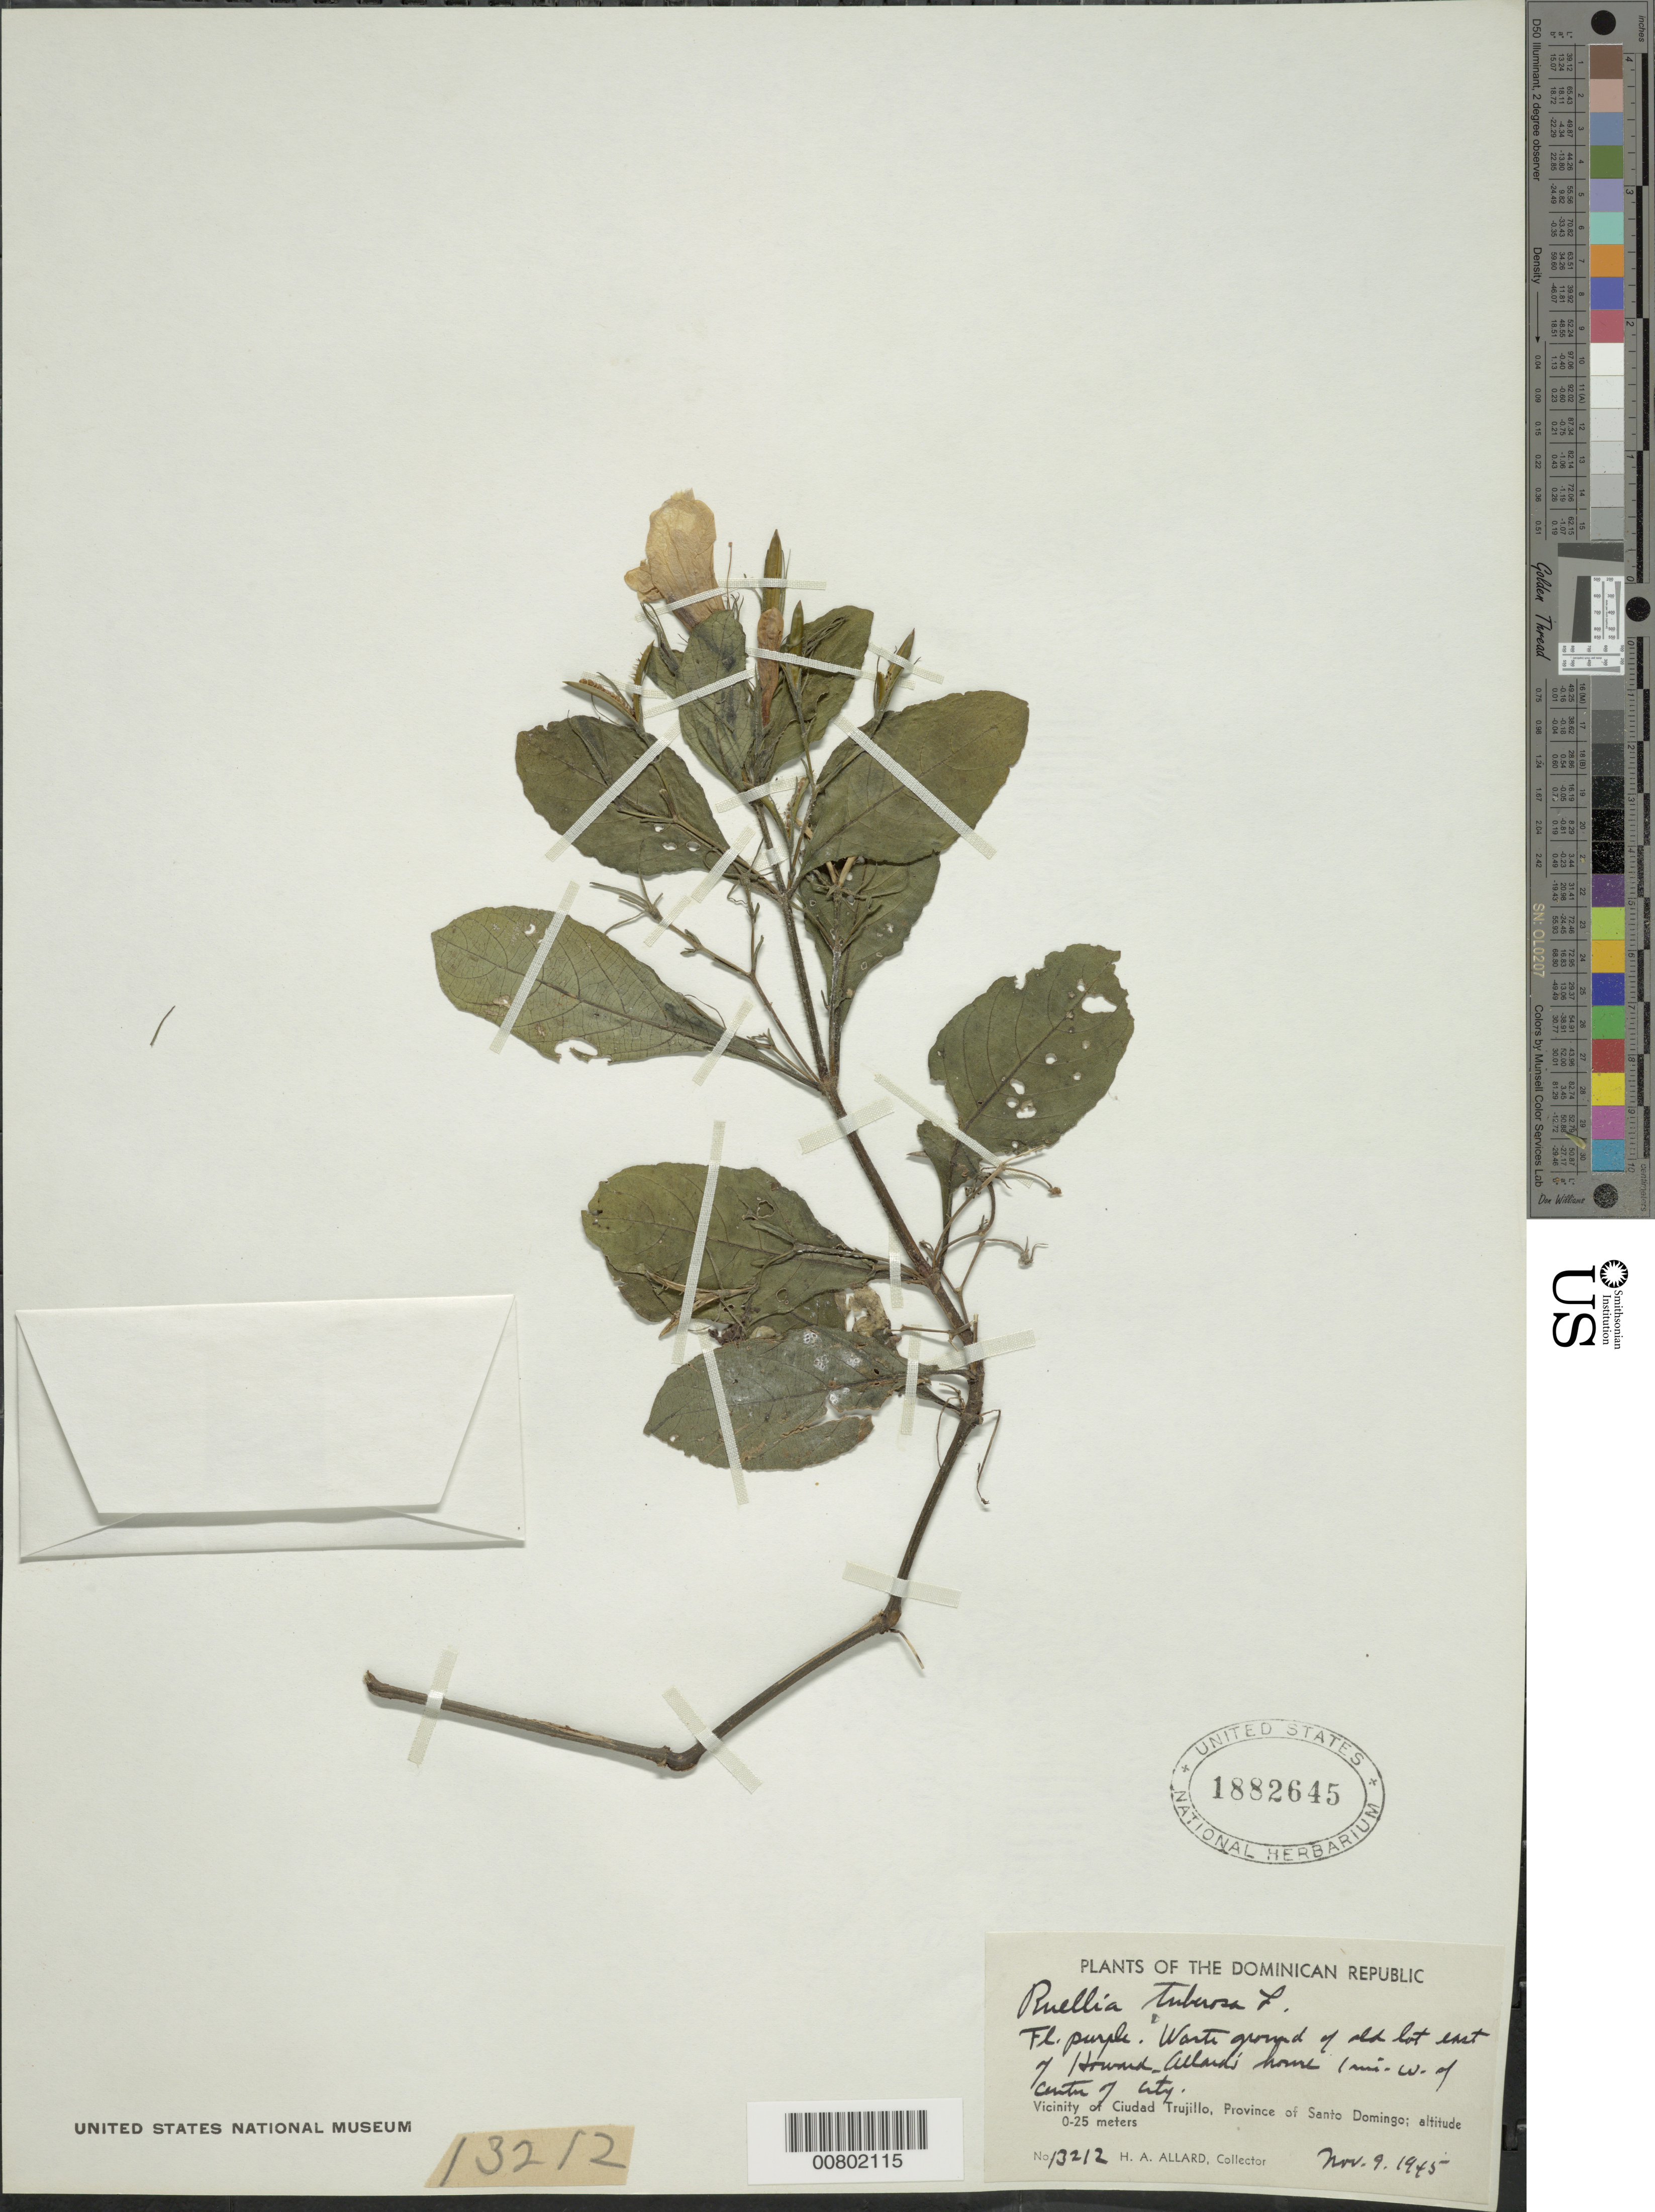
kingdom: Plantae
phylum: Tracheophyta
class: Magnoliopsida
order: Lamiales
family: Acanthaceae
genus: Ruellia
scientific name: Ruellia tuberosa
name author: L.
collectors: H. A. Allard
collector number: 13212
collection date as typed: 09 Nov 1945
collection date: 1945-11-09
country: Dominican Republic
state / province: Distrito Nacional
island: Hispaniola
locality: Vicinity of Santo Domingo, old lot E of Howard Allard's home, 1 mi W of center of city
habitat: Waste ground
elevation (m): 0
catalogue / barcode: US 1882645